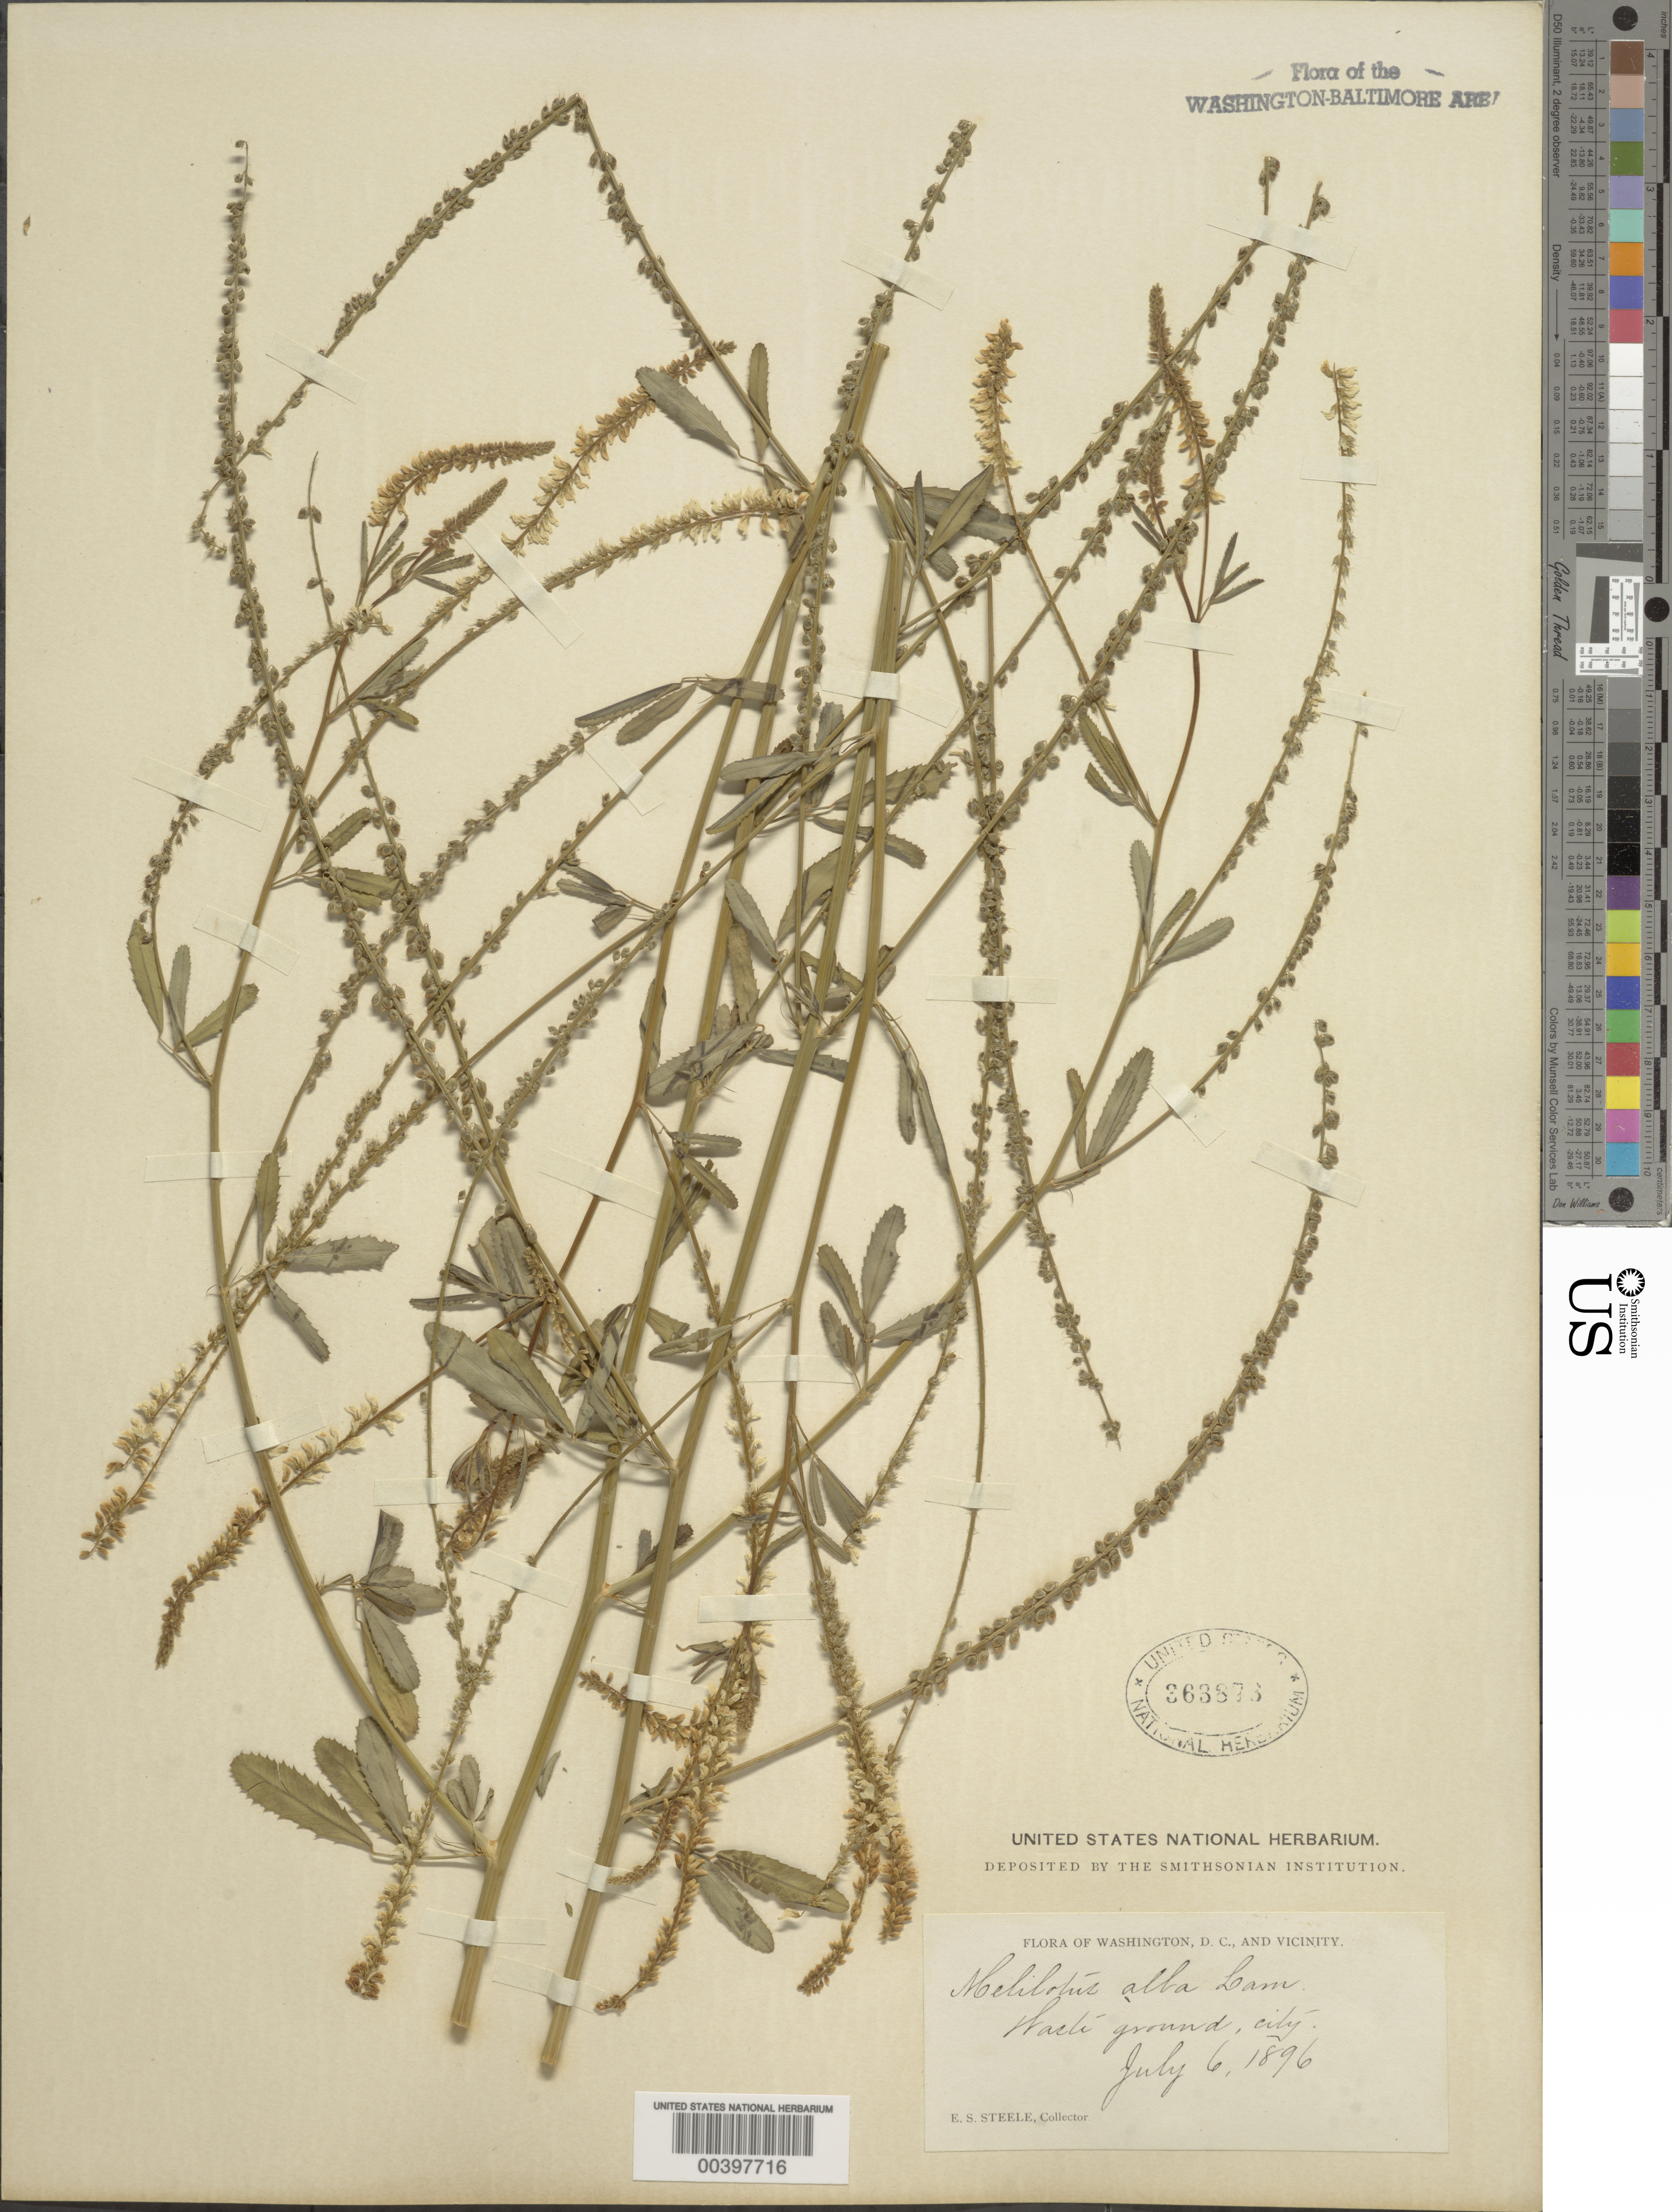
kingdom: Plantae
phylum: Tracheophyta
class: Magnoliopsida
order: Fabales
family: Fabaceae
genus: Melilotus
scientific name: Melilotus albus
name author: Medik.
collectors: E. Steele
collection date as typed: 06 Jul 1896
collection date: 1896-07-06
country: United States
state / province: District of Columbia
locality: Washington DC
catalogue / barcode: US 363873